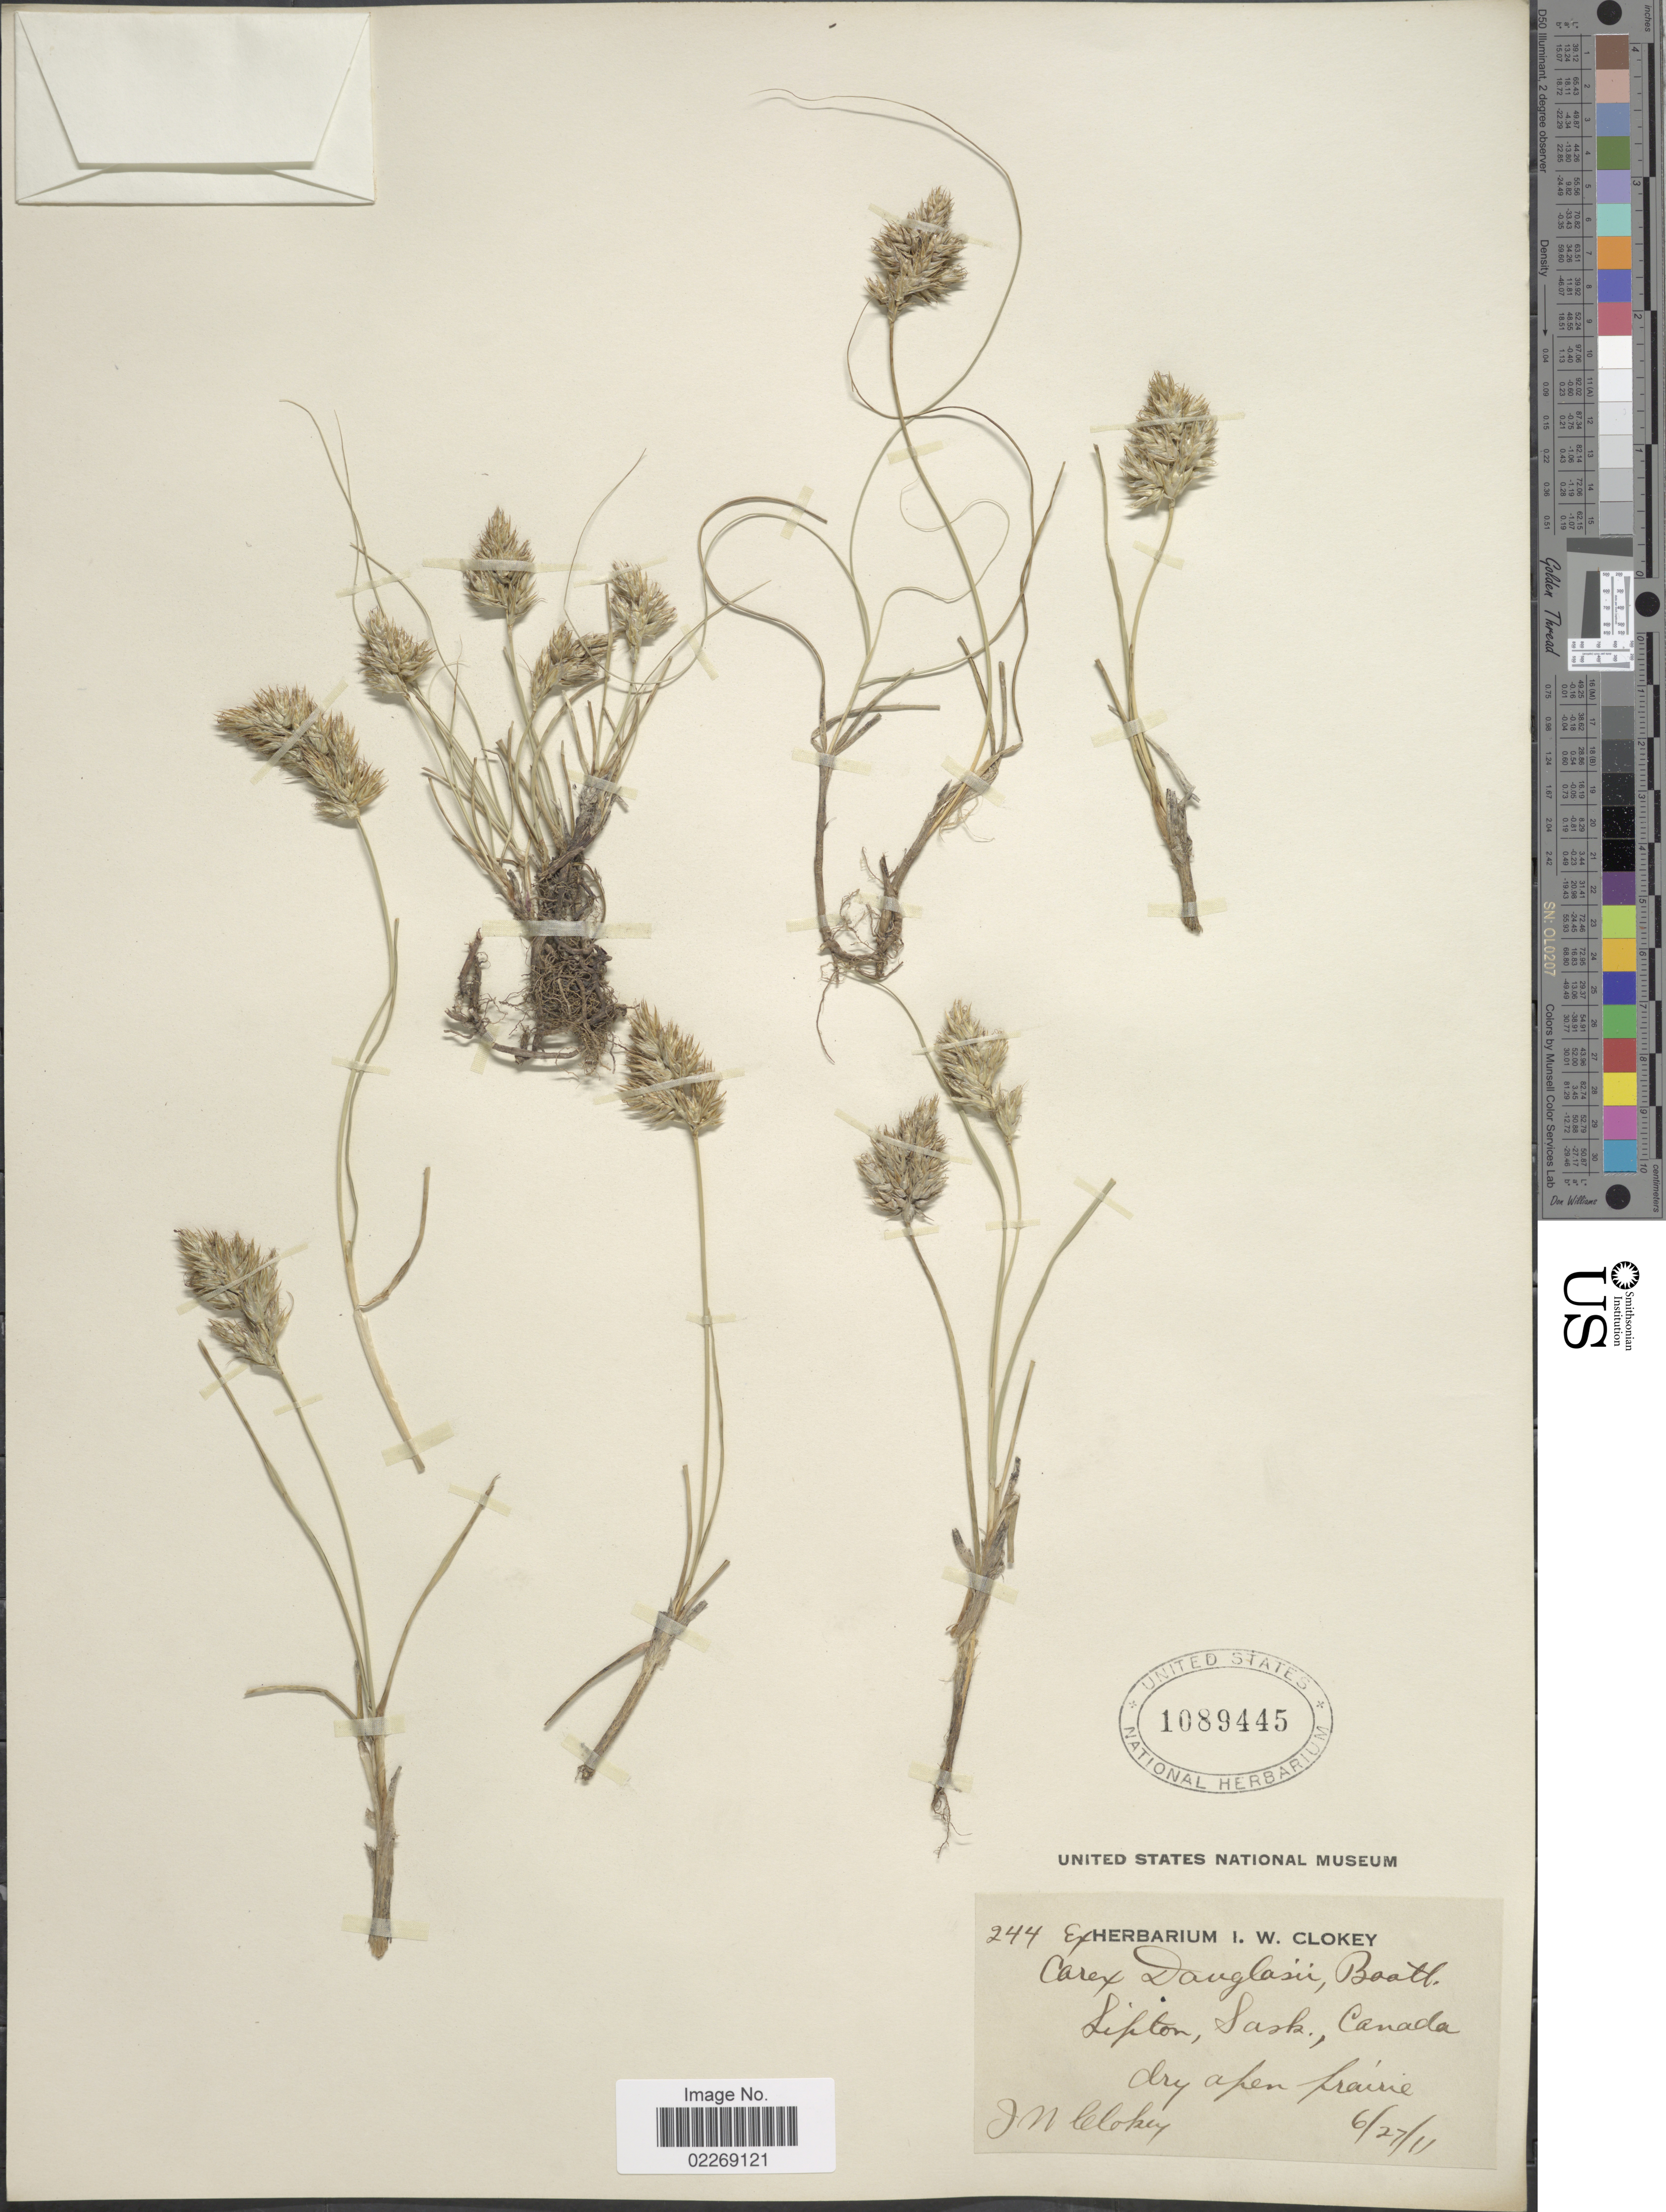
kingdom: Plantae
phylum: Tracheophyta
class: Liliopsida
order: Poales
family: Cyperaceae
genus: Carex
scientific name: Carex douglasii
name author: Boott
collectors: I. W. Clokey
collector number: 244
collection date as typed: Transcribed d/m/y: 27/6/11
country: Canada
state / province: Saskatchewan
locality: Lipton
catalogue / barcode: US 1089445